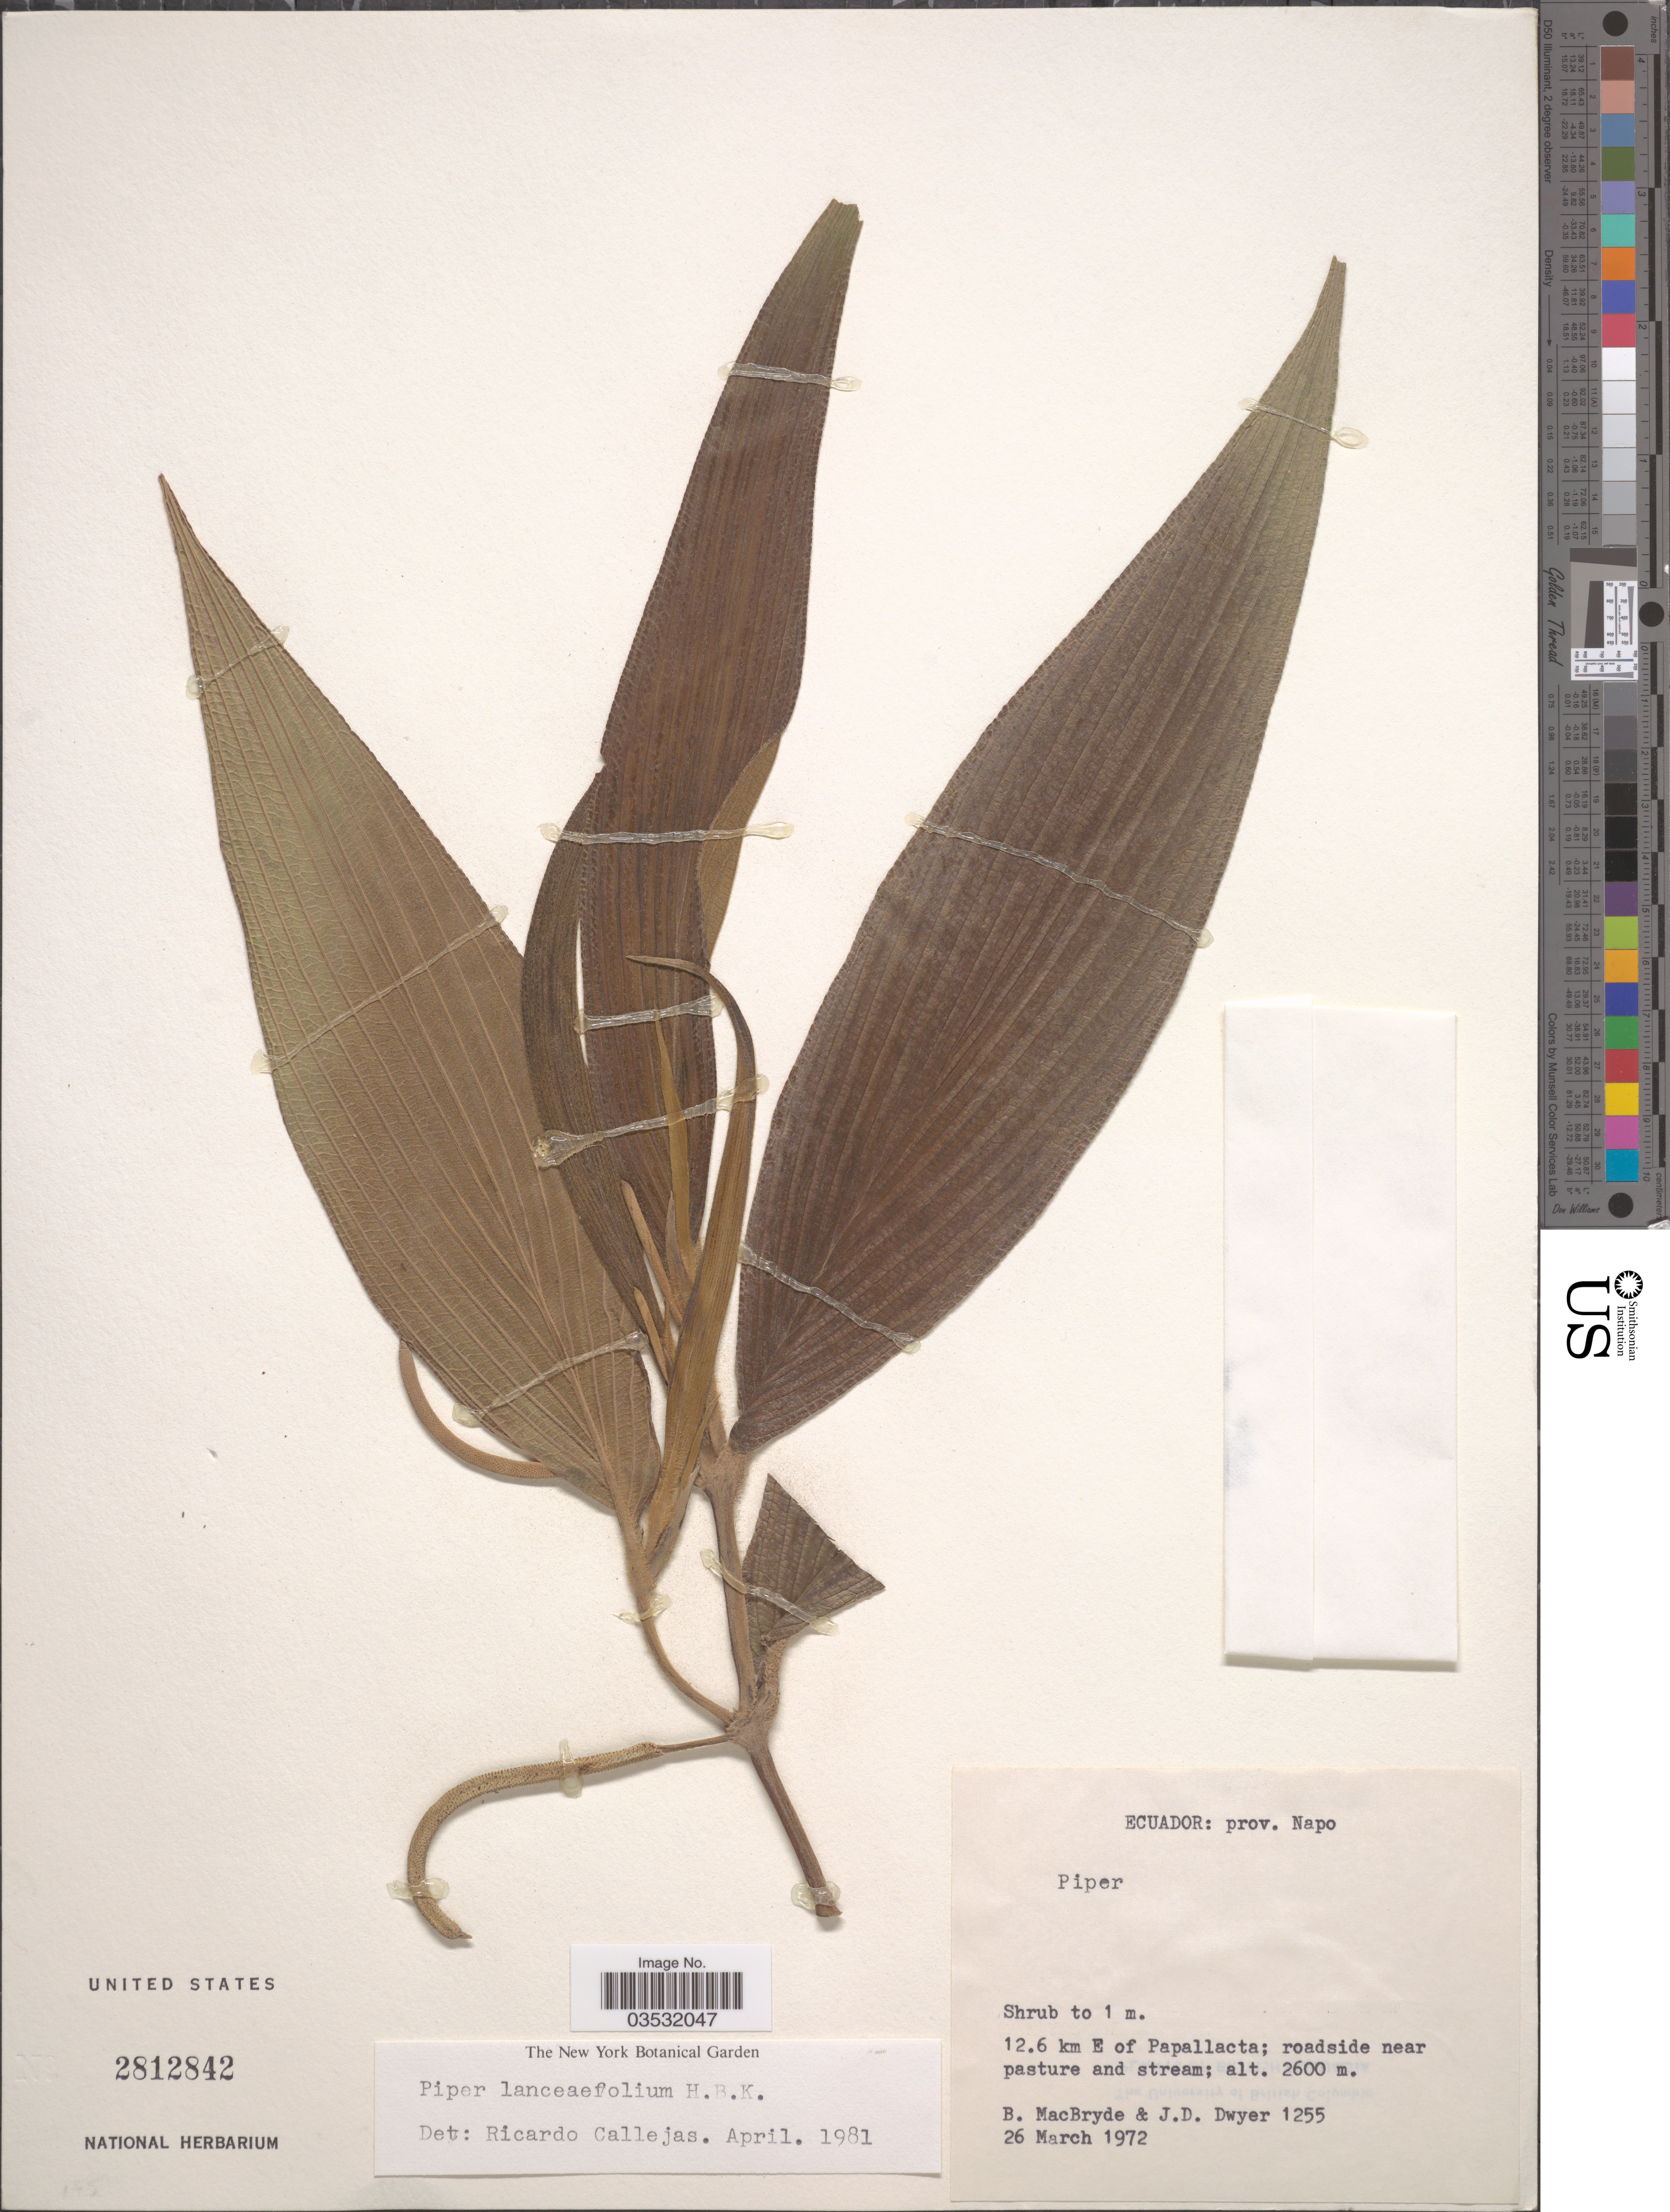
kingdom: Plantae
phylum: Tracheophyta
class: Magnoliopsida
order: Piperales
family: Piperaceae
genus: Piper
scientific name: Piper lanceifolium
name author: Kunth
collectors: B. MacBryde & J. D. Dwyer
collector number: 1255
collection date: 1972-03-26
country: Ecuador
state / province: Napo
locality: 12.6 km E of Papallacta; roadside near pasture and stream.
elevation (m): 2600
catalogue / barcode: US 2812842